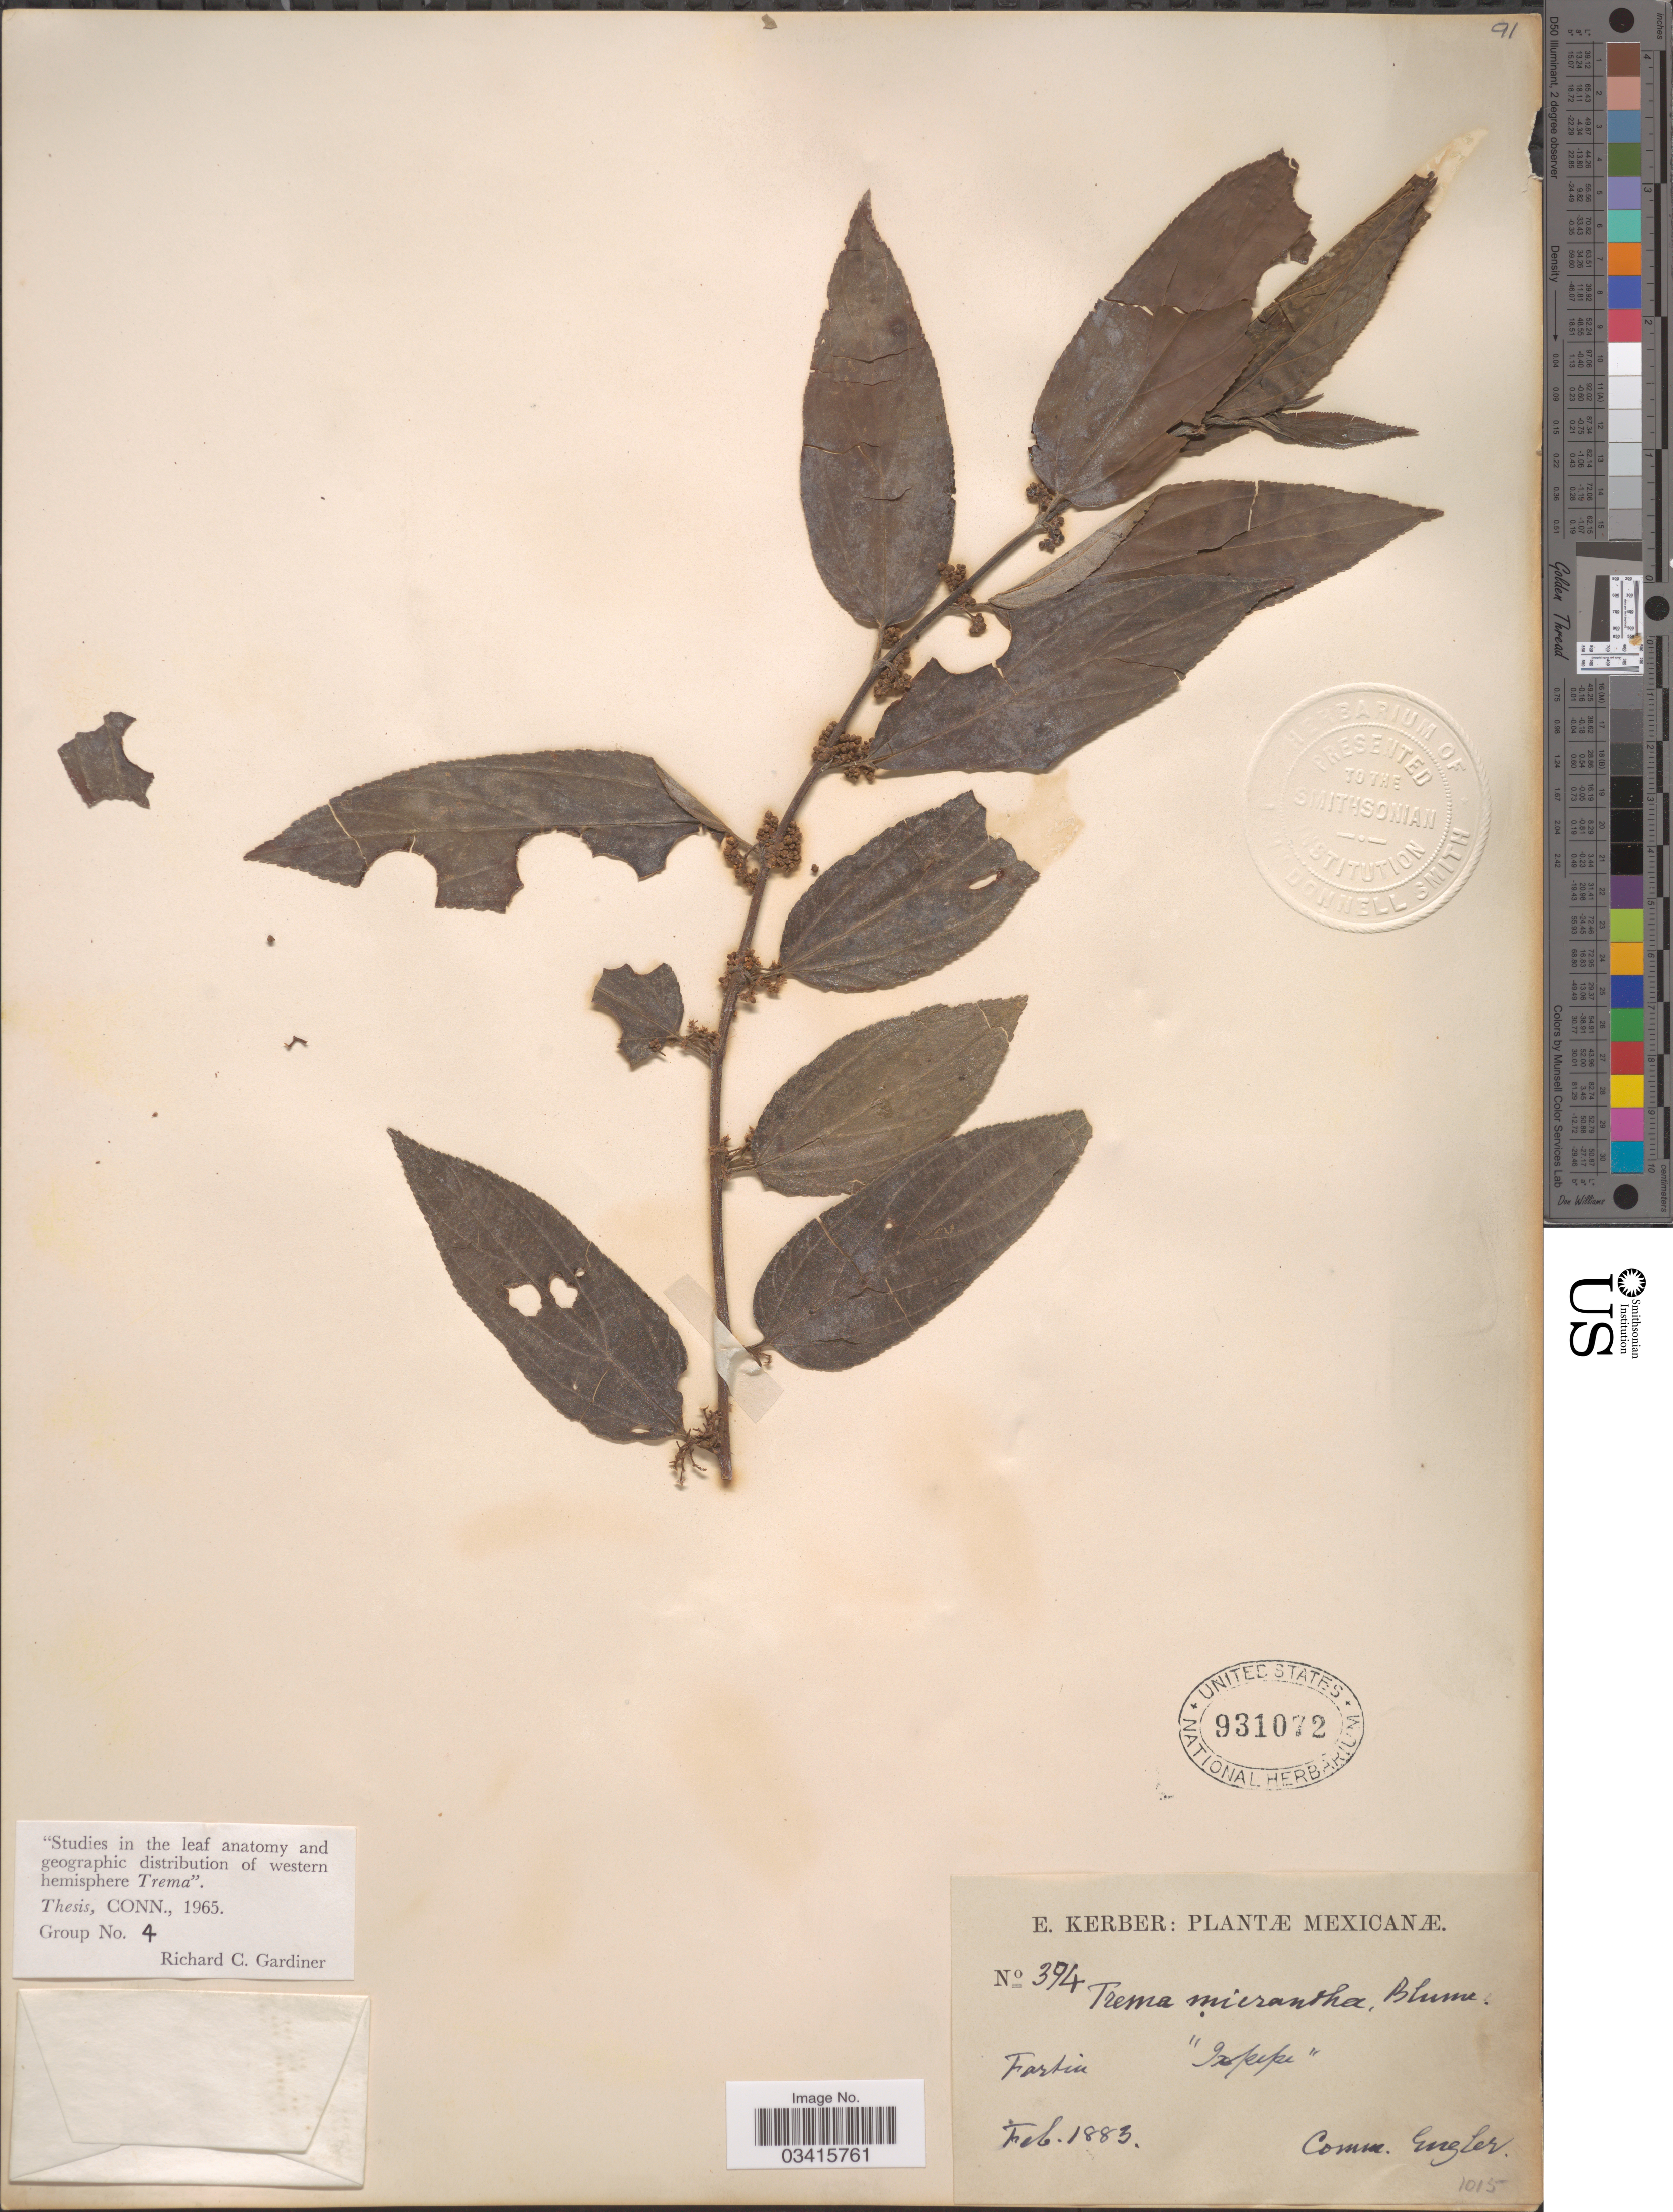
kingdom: Plantae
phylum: Tracheophyta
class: Magnoliopsida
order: Rosales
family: Cannabaceae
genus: Trema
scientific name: Trema micranthum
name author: (L.) Blume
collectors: E. Kerber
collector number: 394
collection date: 1883-02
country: Mexico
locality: Fortin.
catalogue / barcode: US 931072